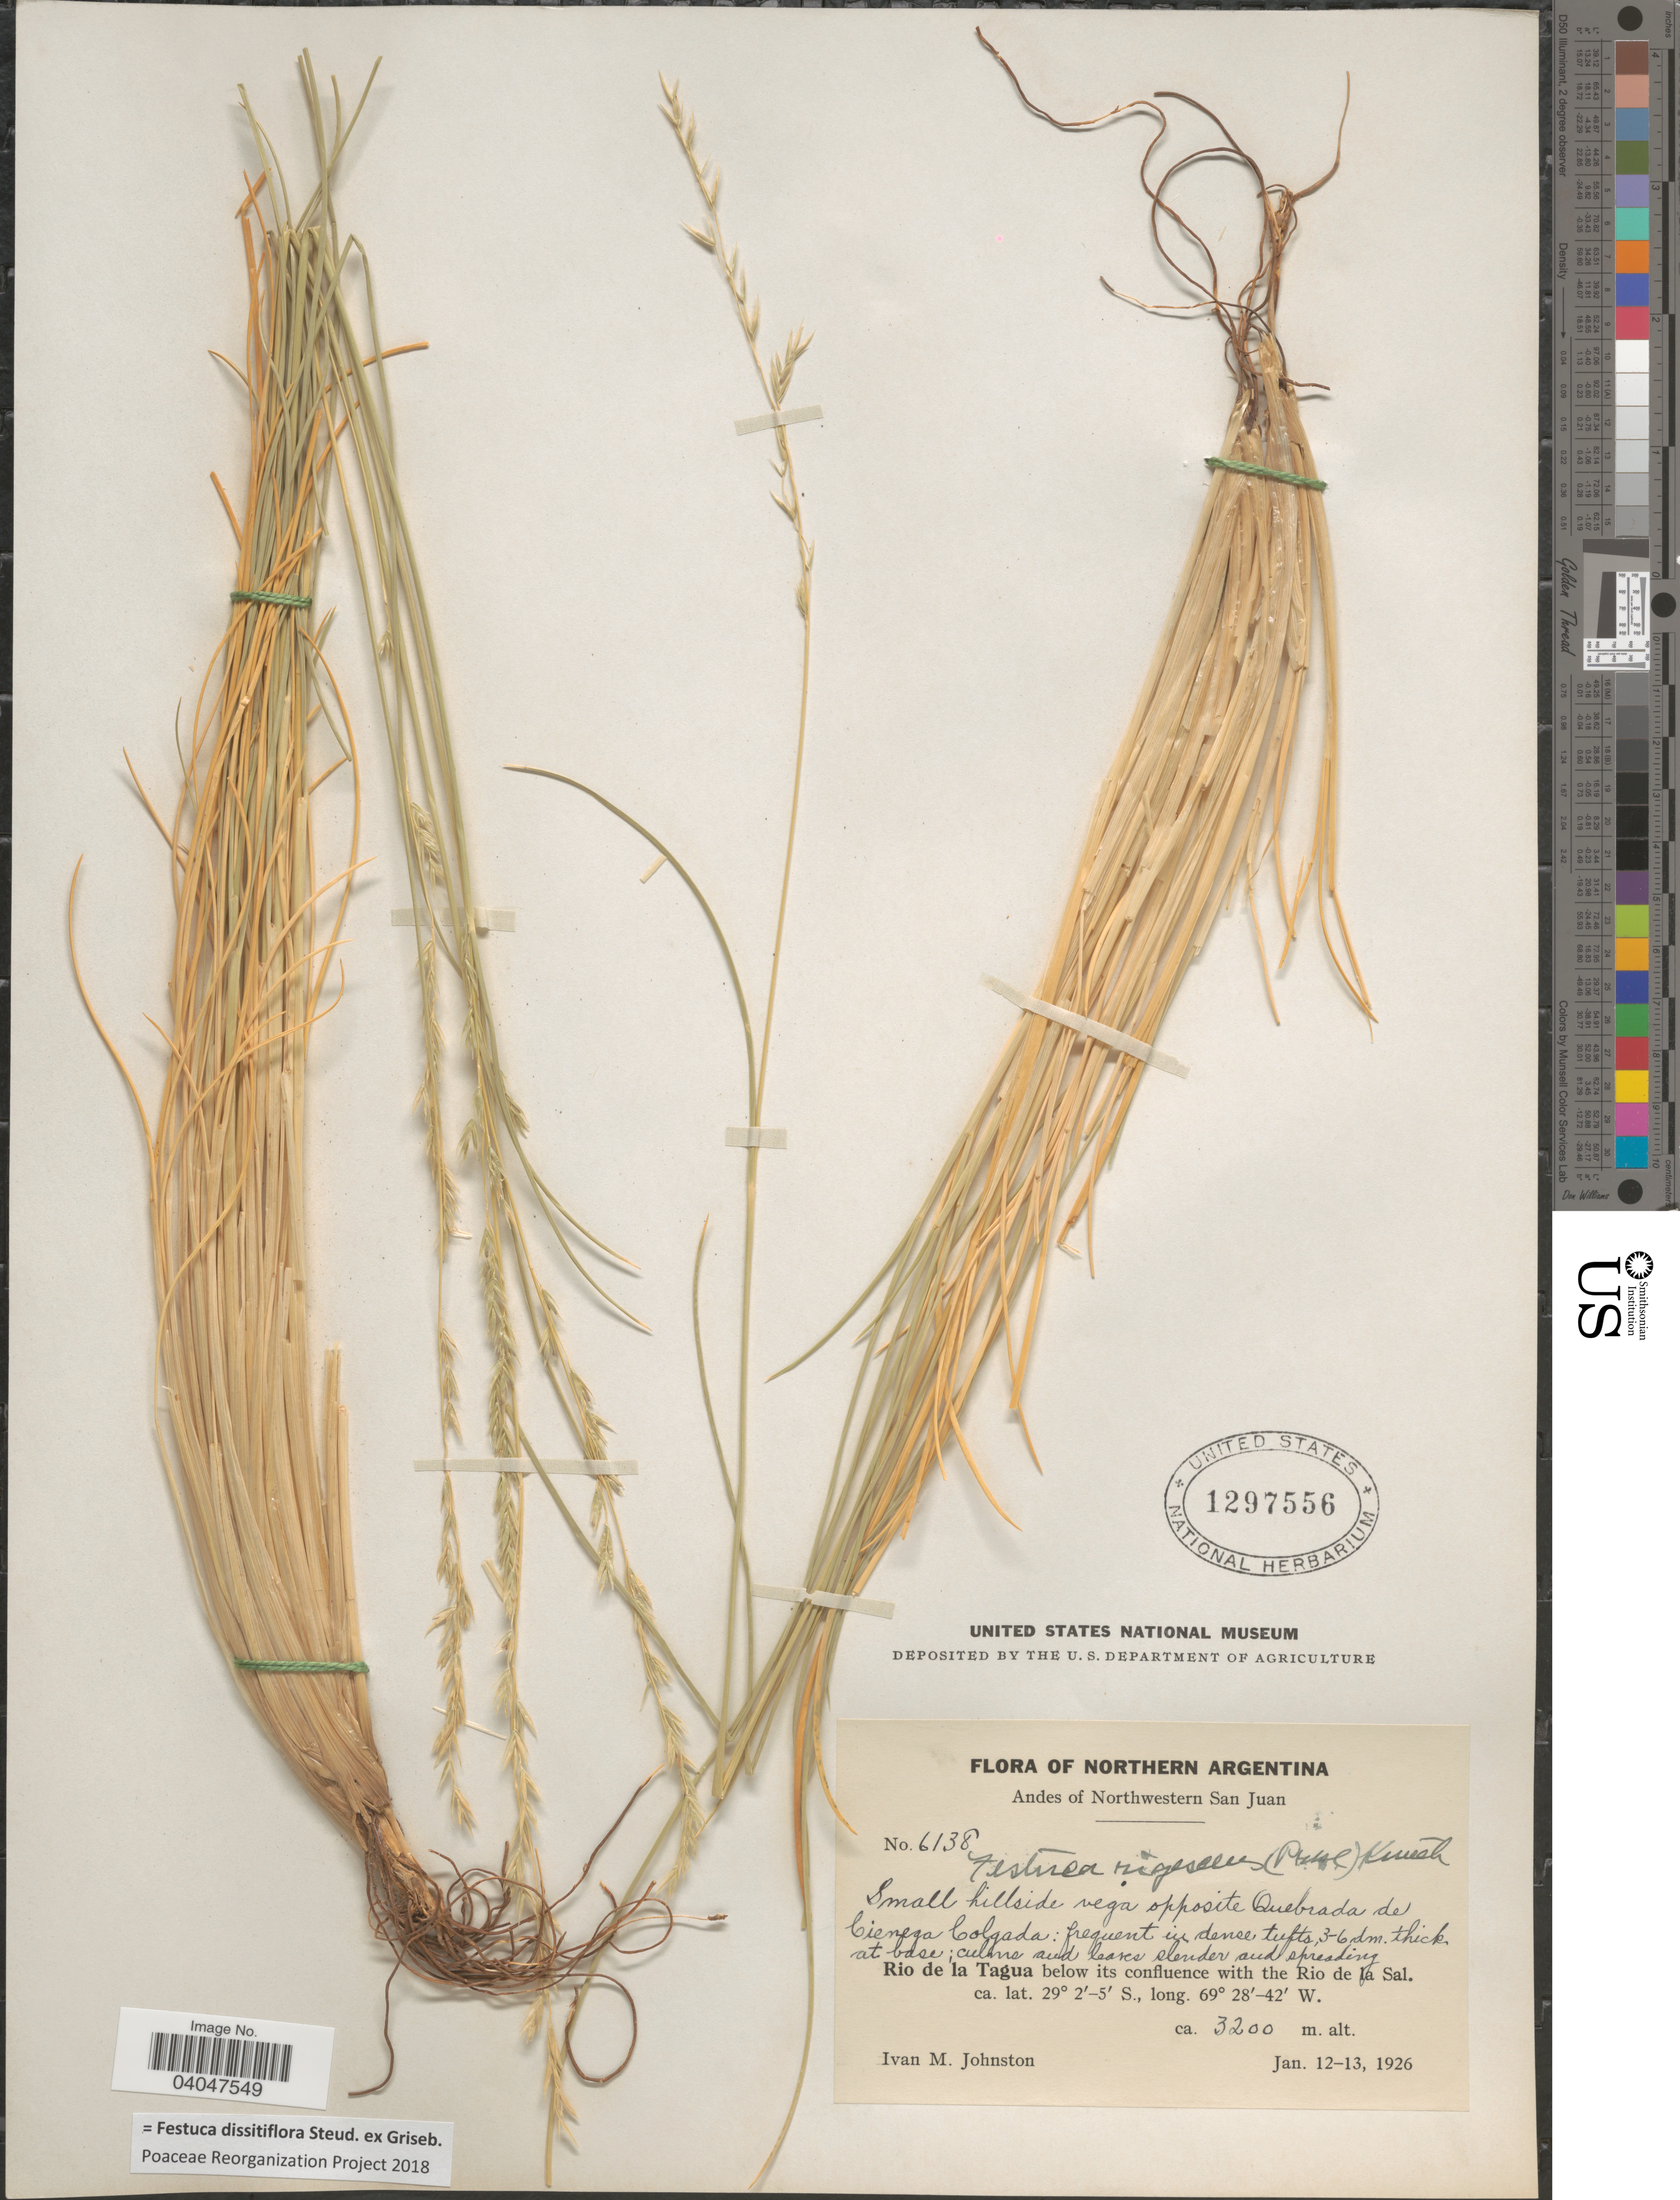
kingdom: Plantae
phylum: Tracheophyta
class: Liliopsida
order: Poales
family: Poaceae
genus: Festuca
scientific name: Festuca dissitiflora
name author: Steud. ex Lech.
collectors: I.M. Johnston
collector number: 6138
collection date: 1926-01-12/1926-01-13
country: Argentina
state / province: San Juan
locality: Northern Argentina. Andes of Northwestern San Juan. Small hillside vega opposite Quebrada de Cienega Colgada. Rio de la Tagua below its confluence with the Rio de la Sal.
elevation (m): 3200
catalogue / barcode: US 1297556